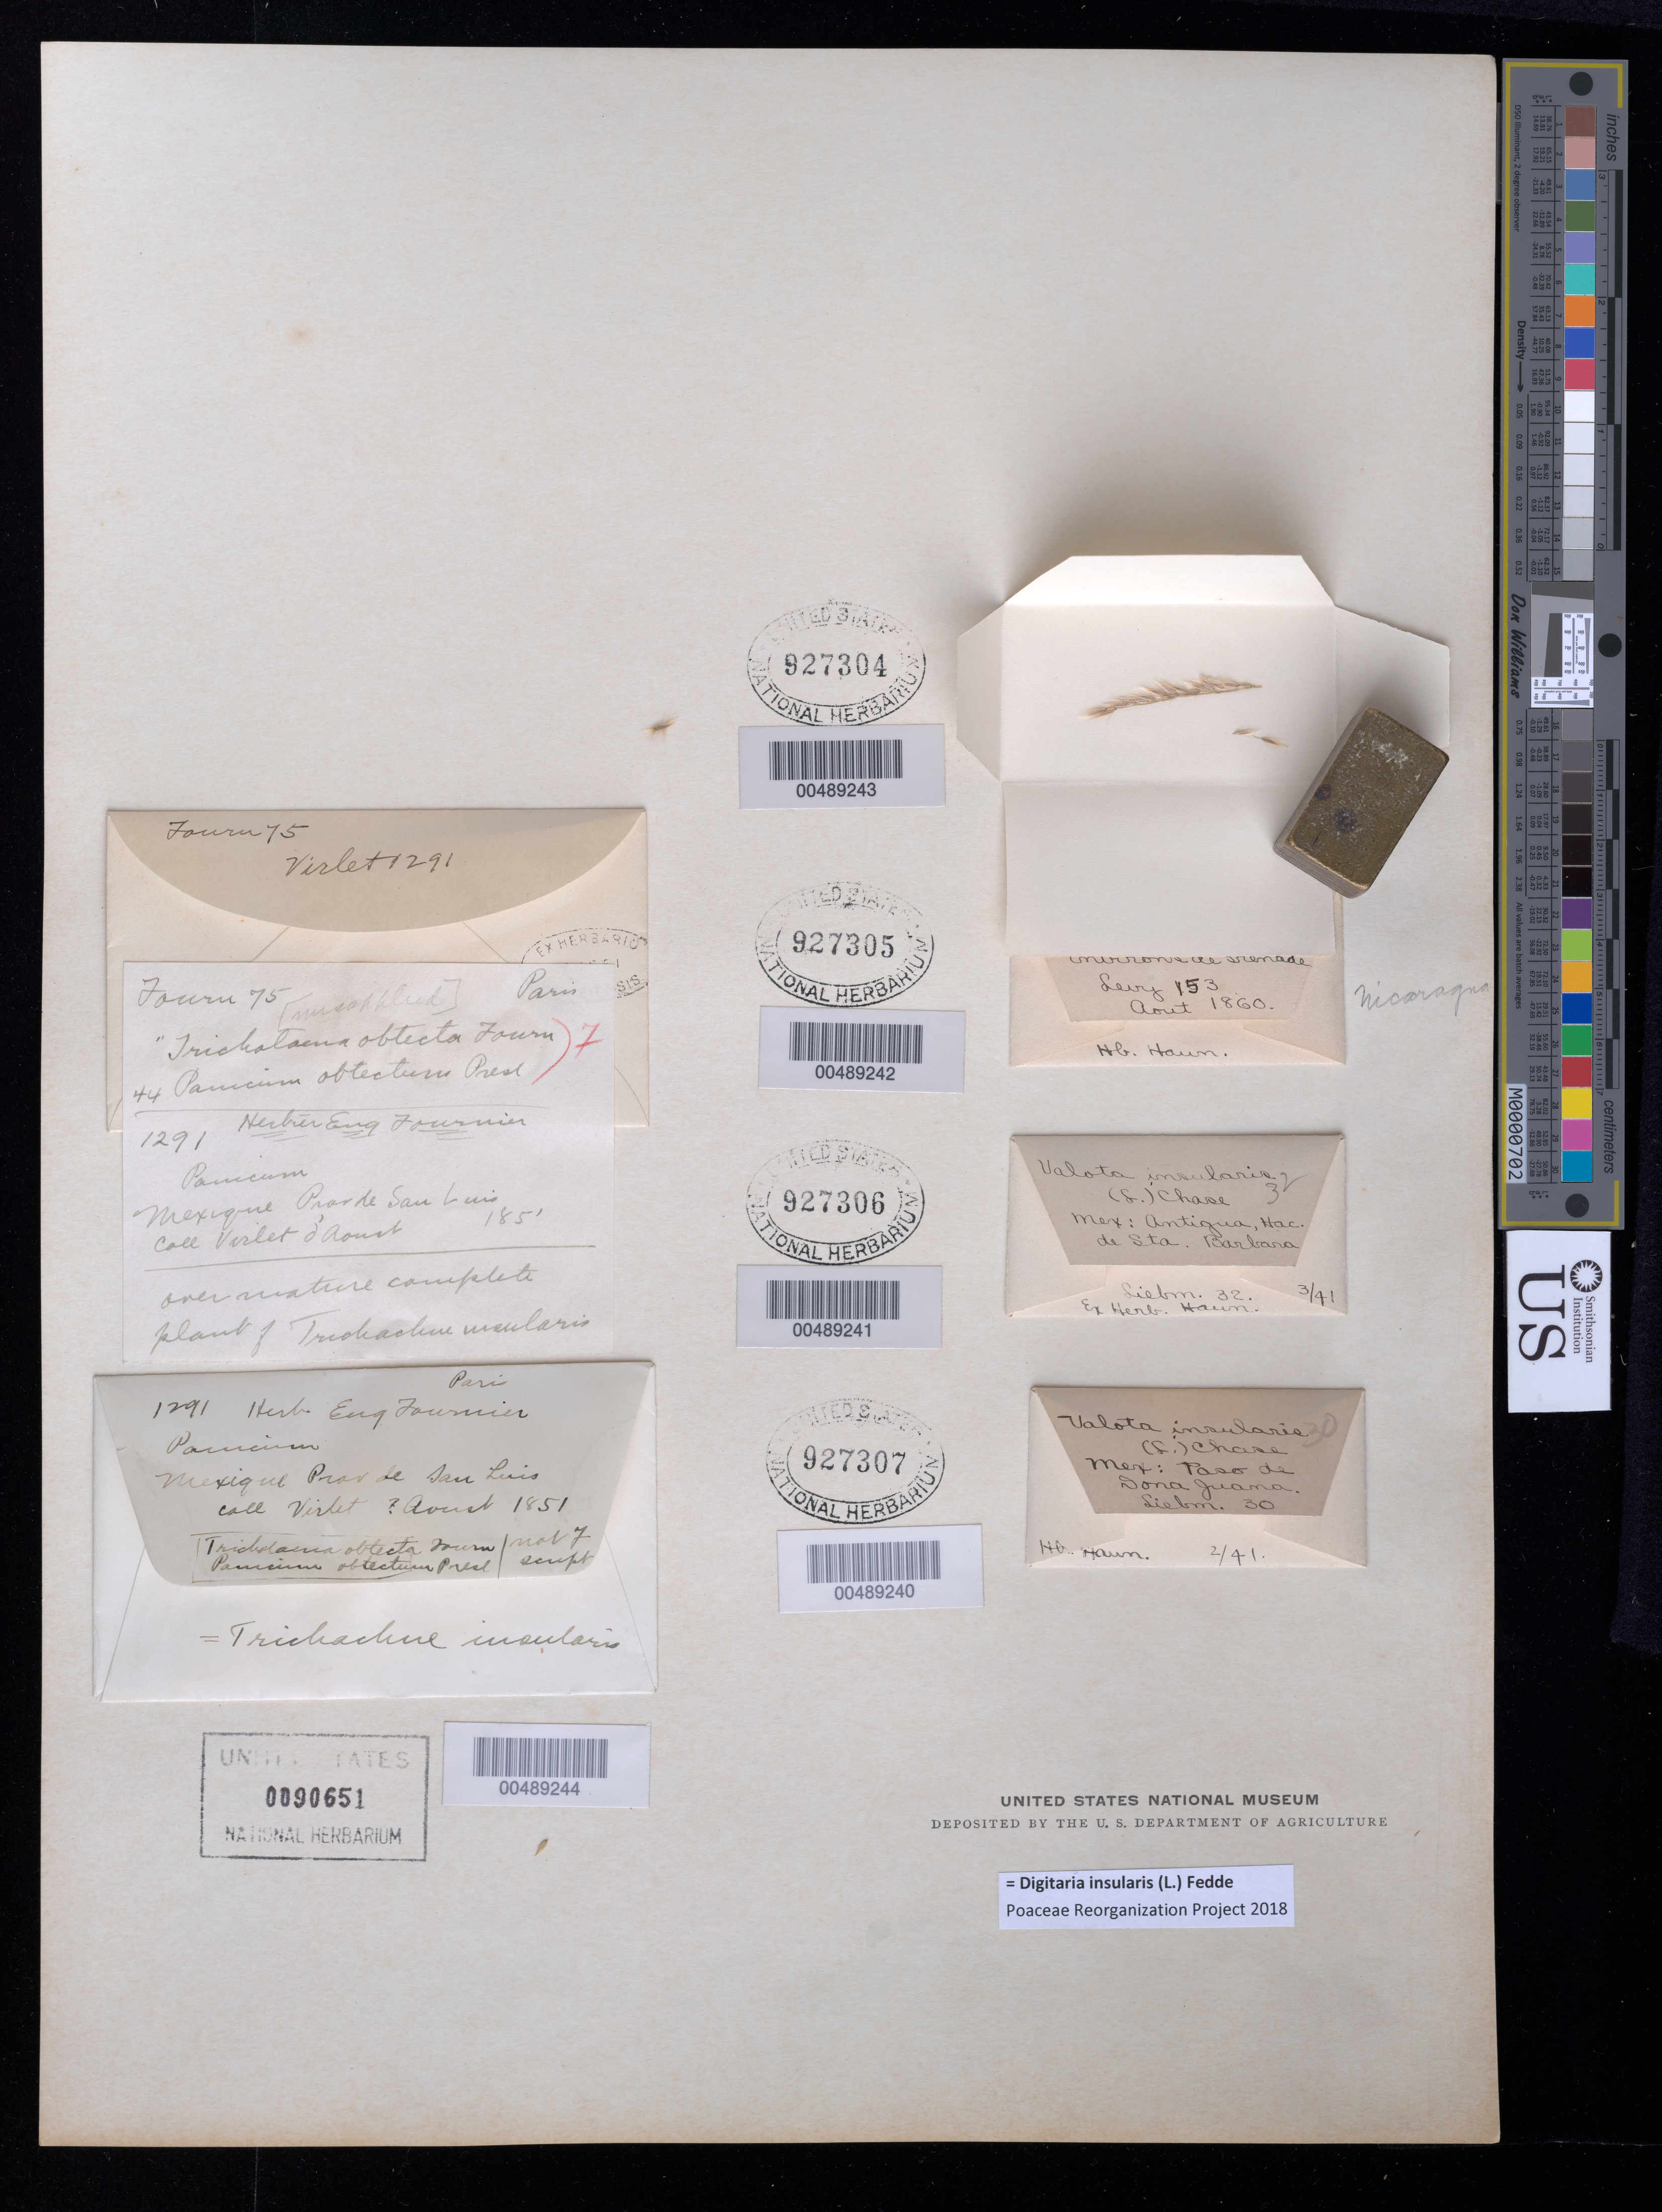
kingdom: Plantae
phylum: Tracheophyta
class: Liliopsida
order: Poales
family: Poaceae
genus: Digitaria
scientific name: Digitaria insularis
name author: (L.) Fedde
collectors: F. M. Liebmann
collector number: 31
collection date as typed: Mar 1841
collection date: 1841-03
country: Mexico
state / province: Veracruz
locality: Hac. de Sta. Barbara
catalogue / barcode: US 927304